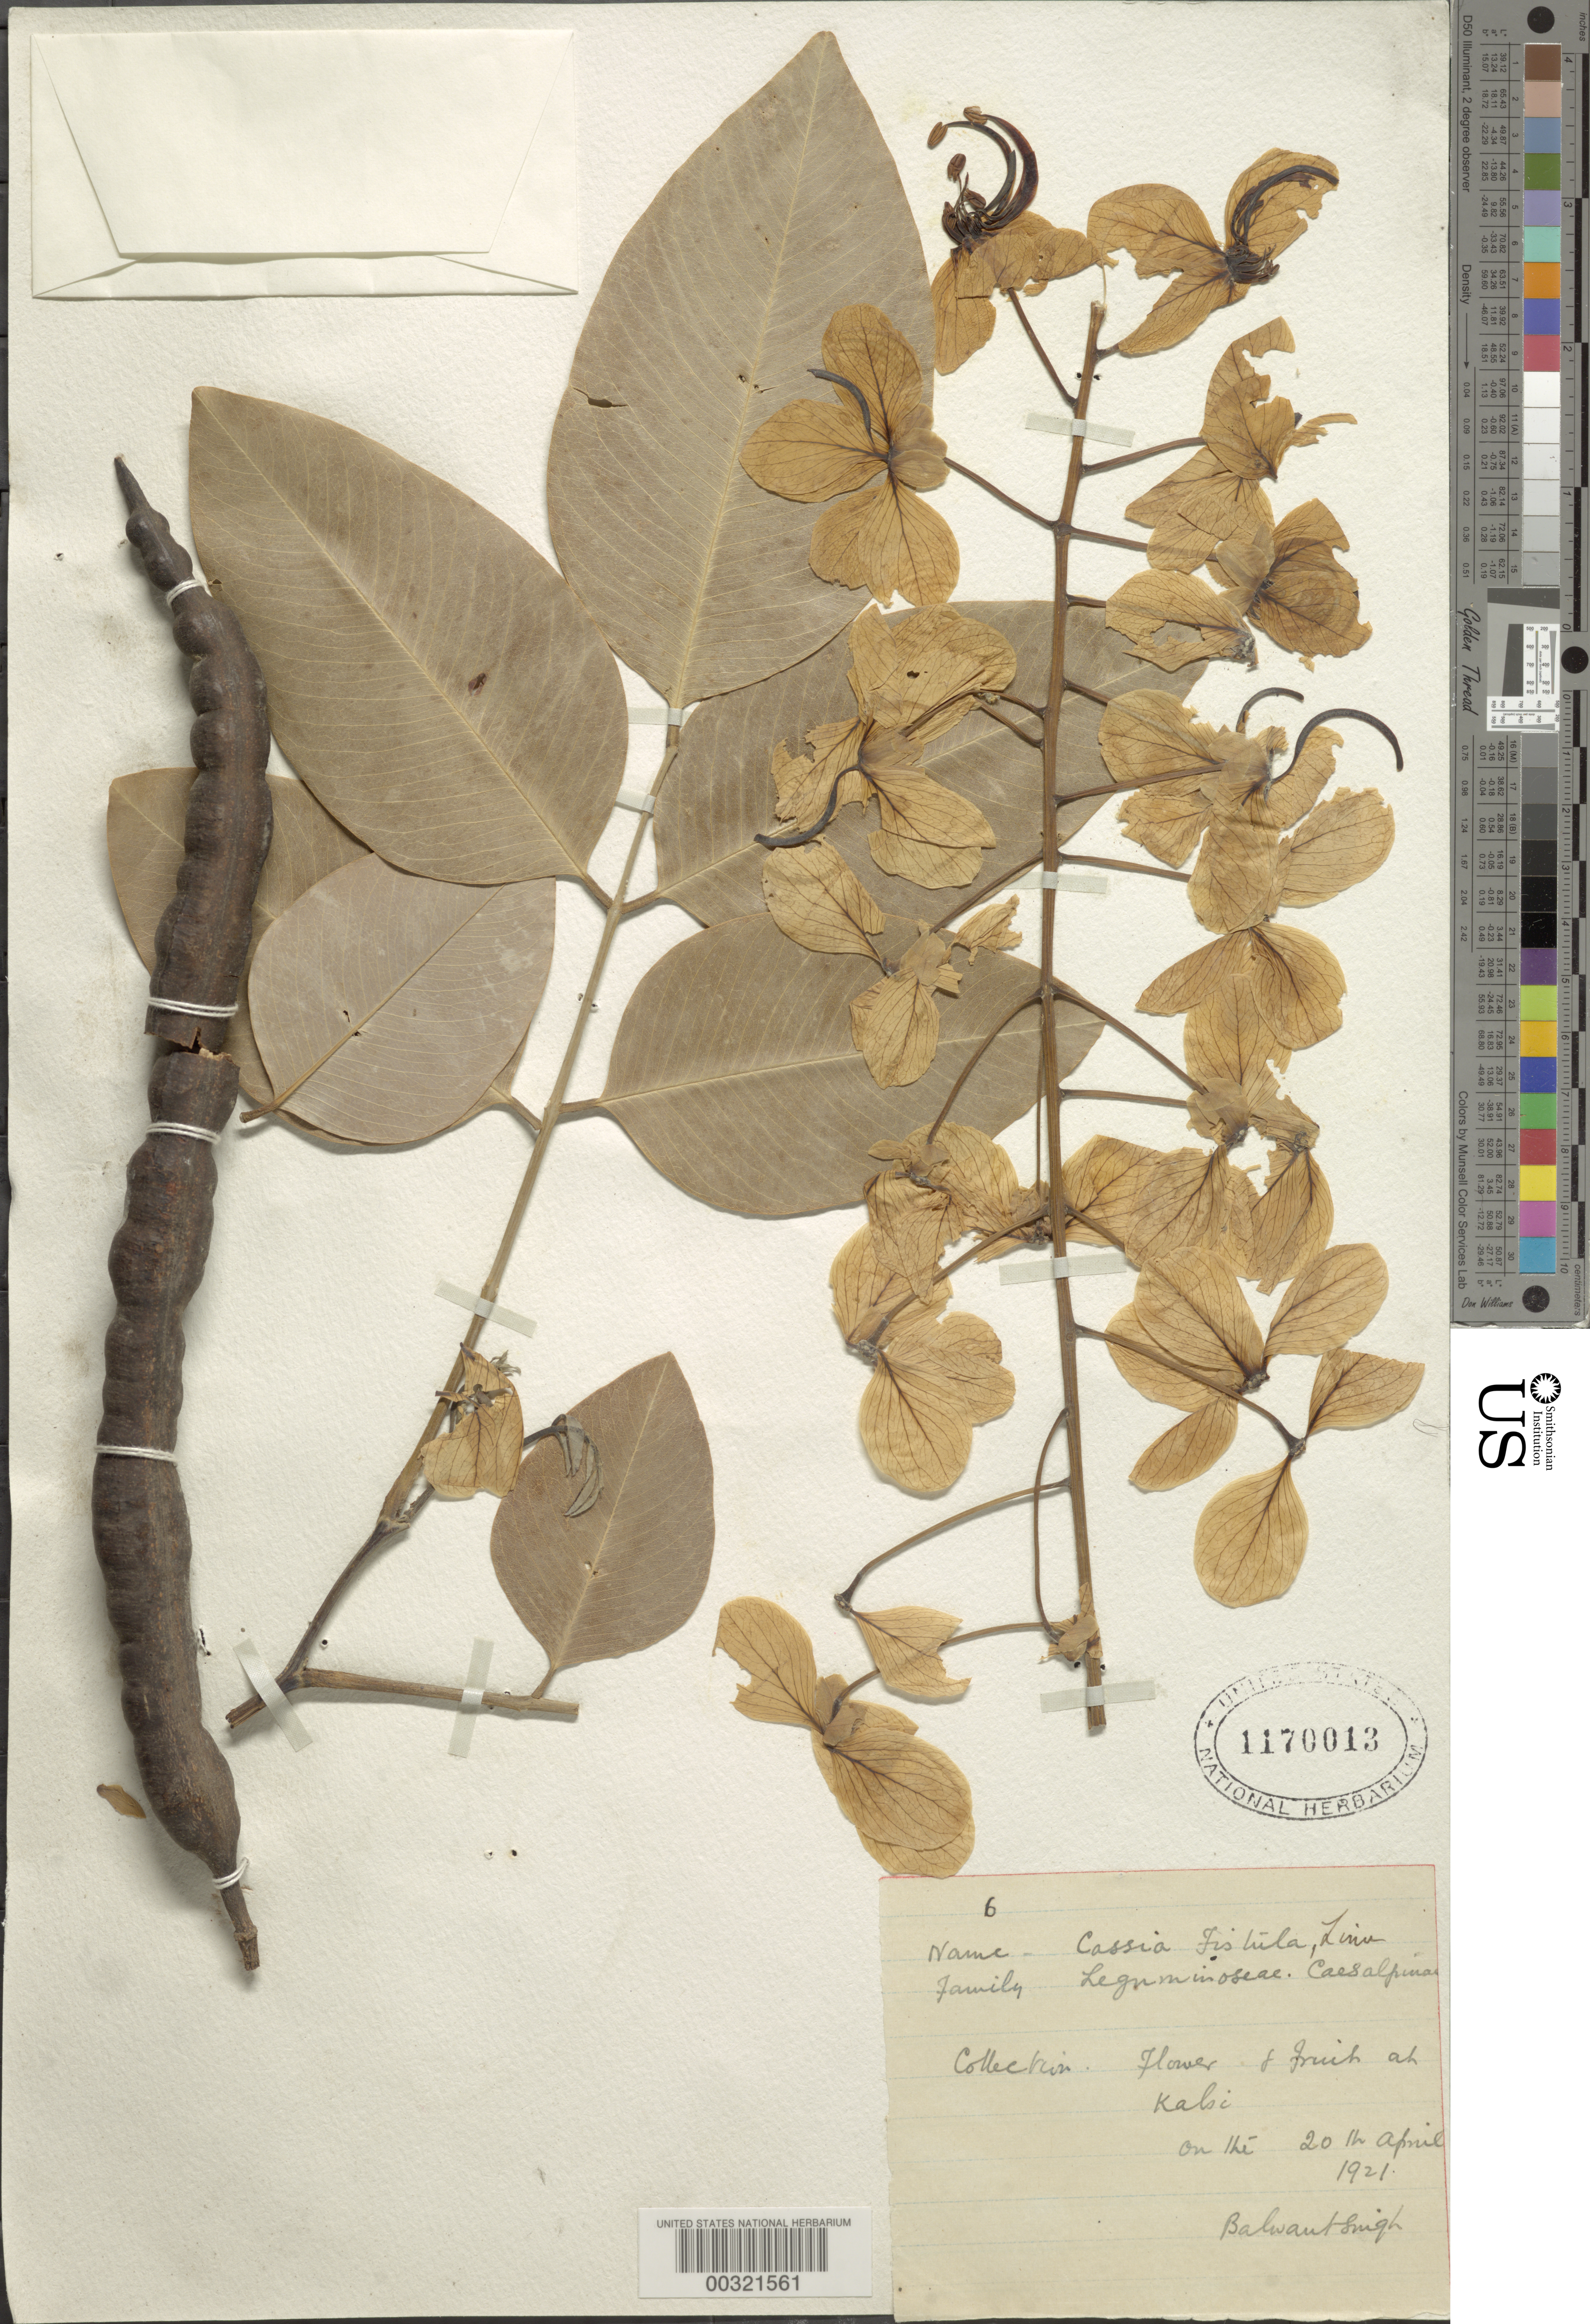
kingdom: Plantae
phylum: Tracheophyta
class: Magnoliopsida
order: Fabales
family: Fabaceae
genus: Cassia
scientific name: Cassia fistula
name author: L.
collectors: B. Singh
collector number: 6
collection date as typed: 20 Apr 1921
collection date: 1921-04-20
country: India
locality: Kabi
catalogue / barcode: US 1170013